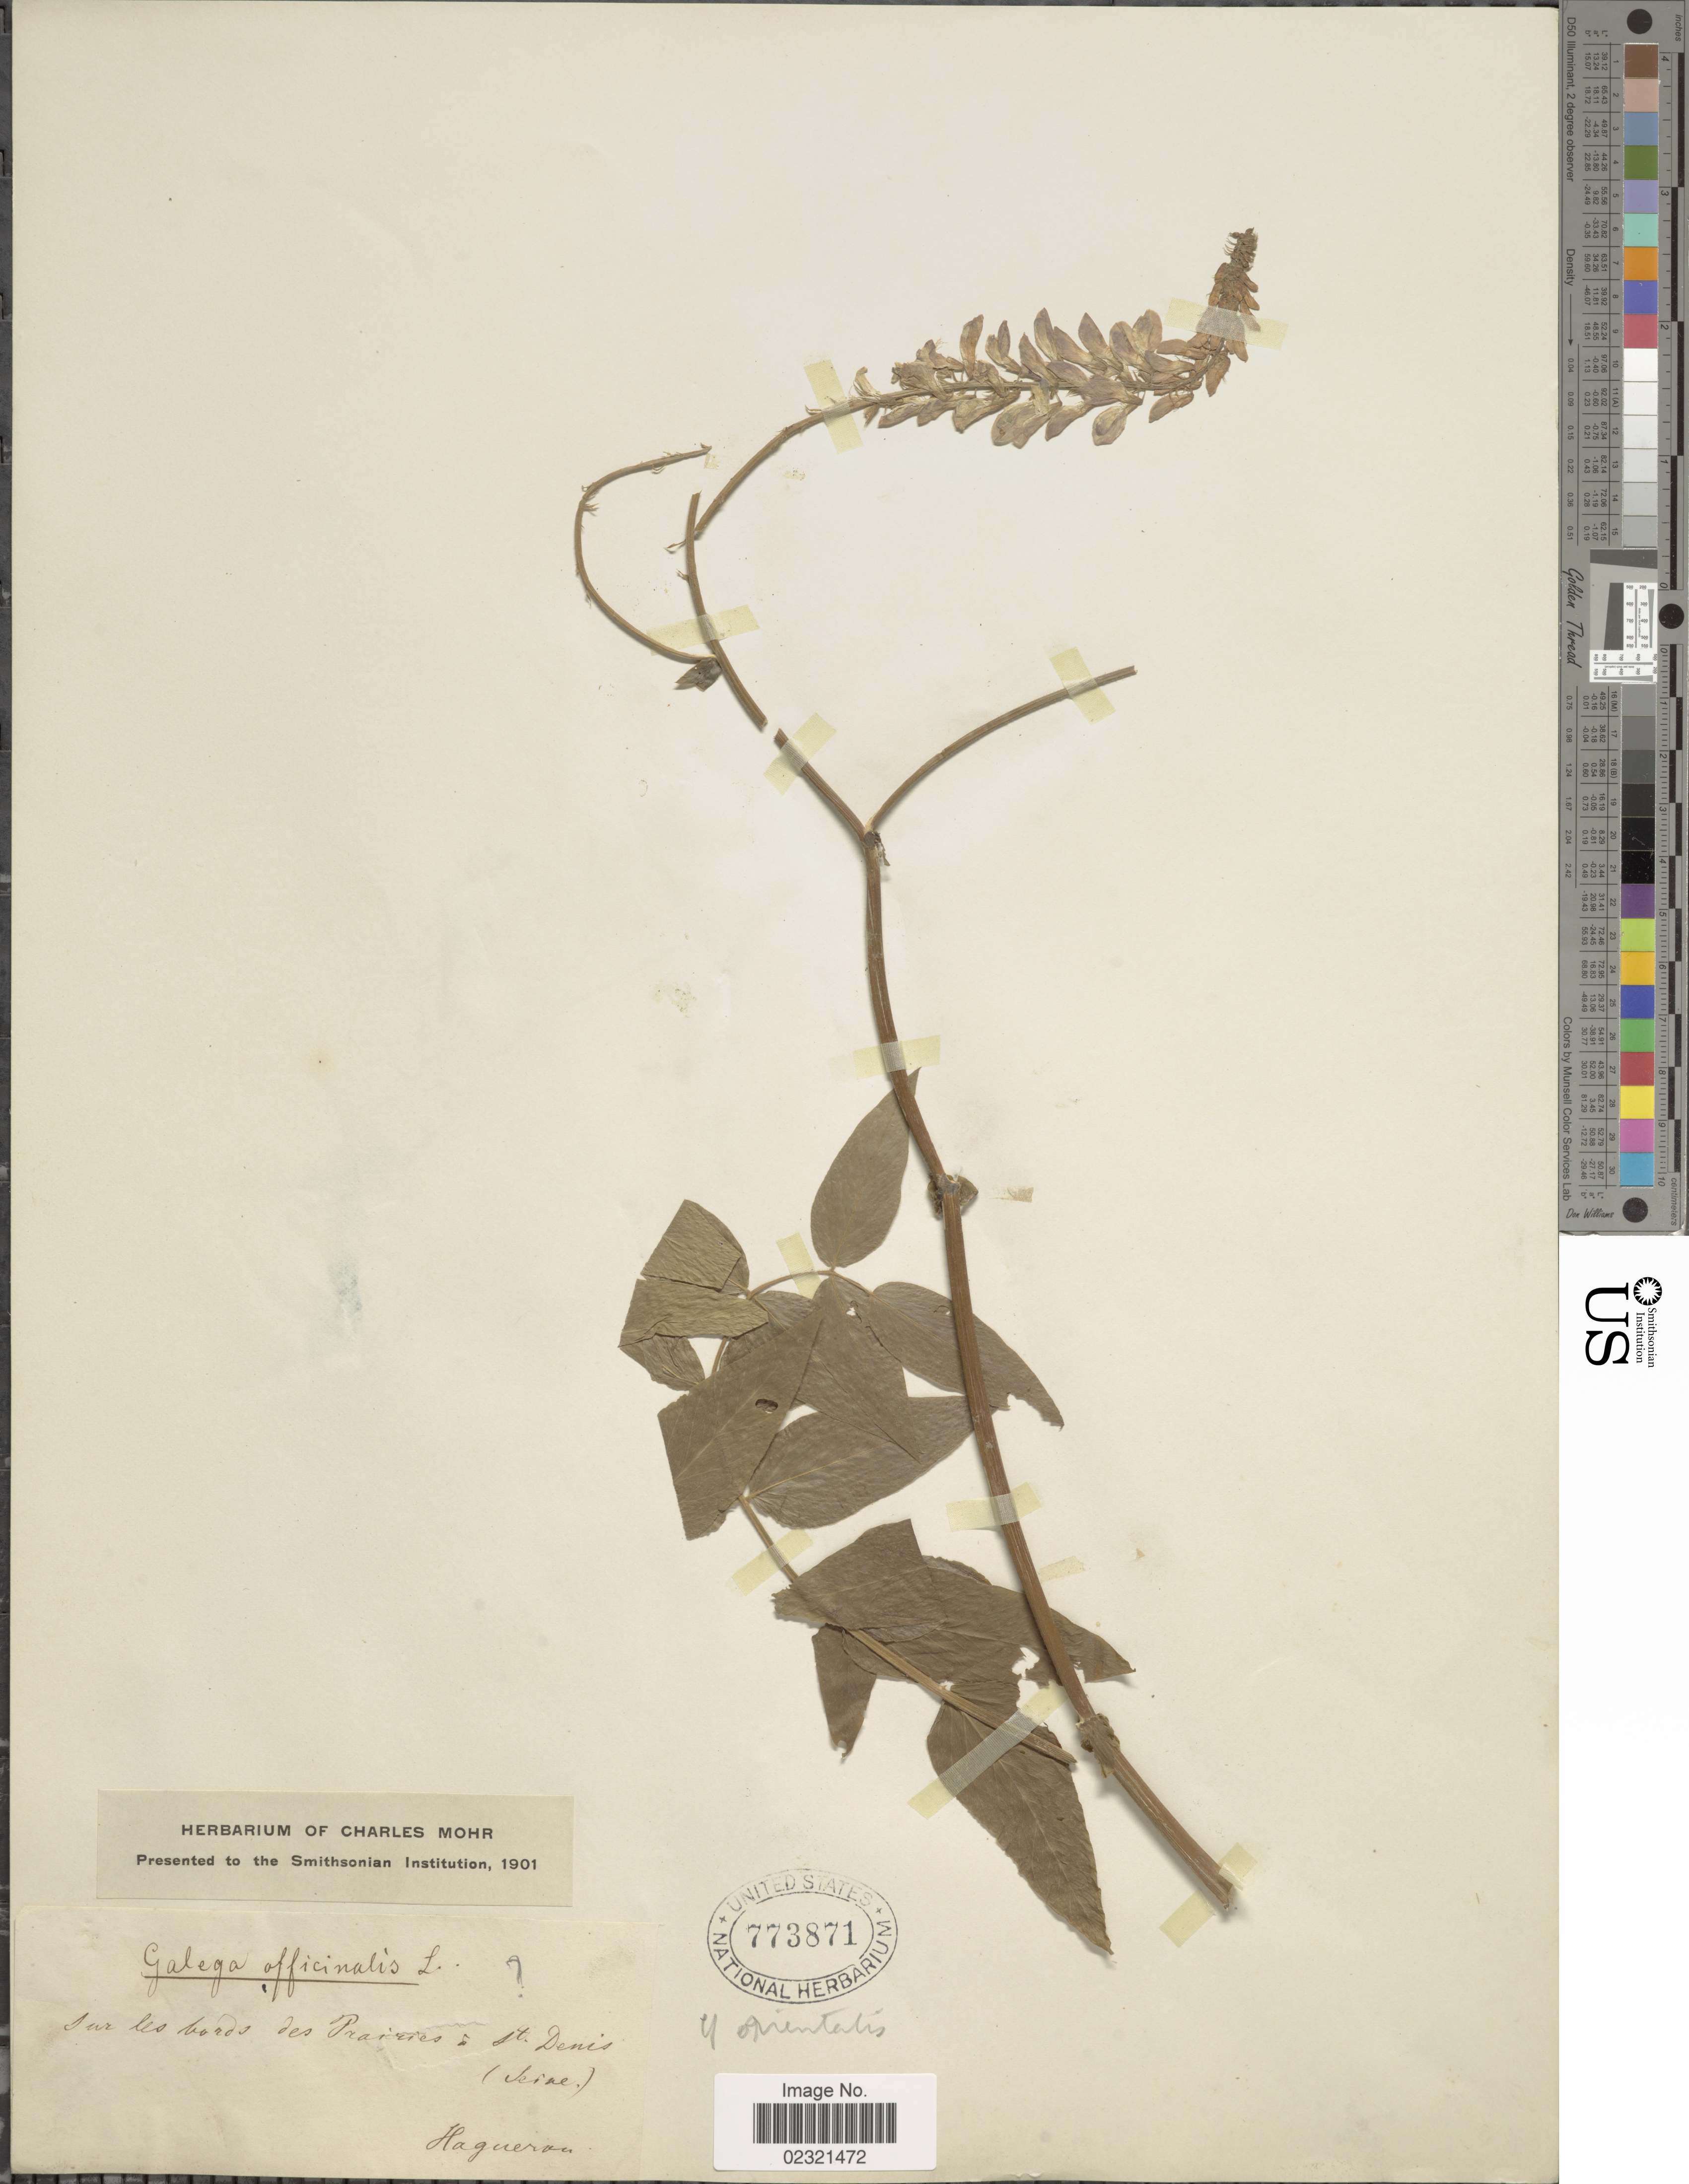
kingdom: Plantae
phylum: Tracheophyta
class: Magnoliopsida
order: Fabales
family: Fabaceae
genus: Galega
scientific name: Galega orientalis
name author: Lam.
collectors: Hagueron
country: France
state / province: Île-de-France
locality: Sur les bords des Prairies & St. Denis. (Serae). [interpreted]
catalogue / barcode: US 773871